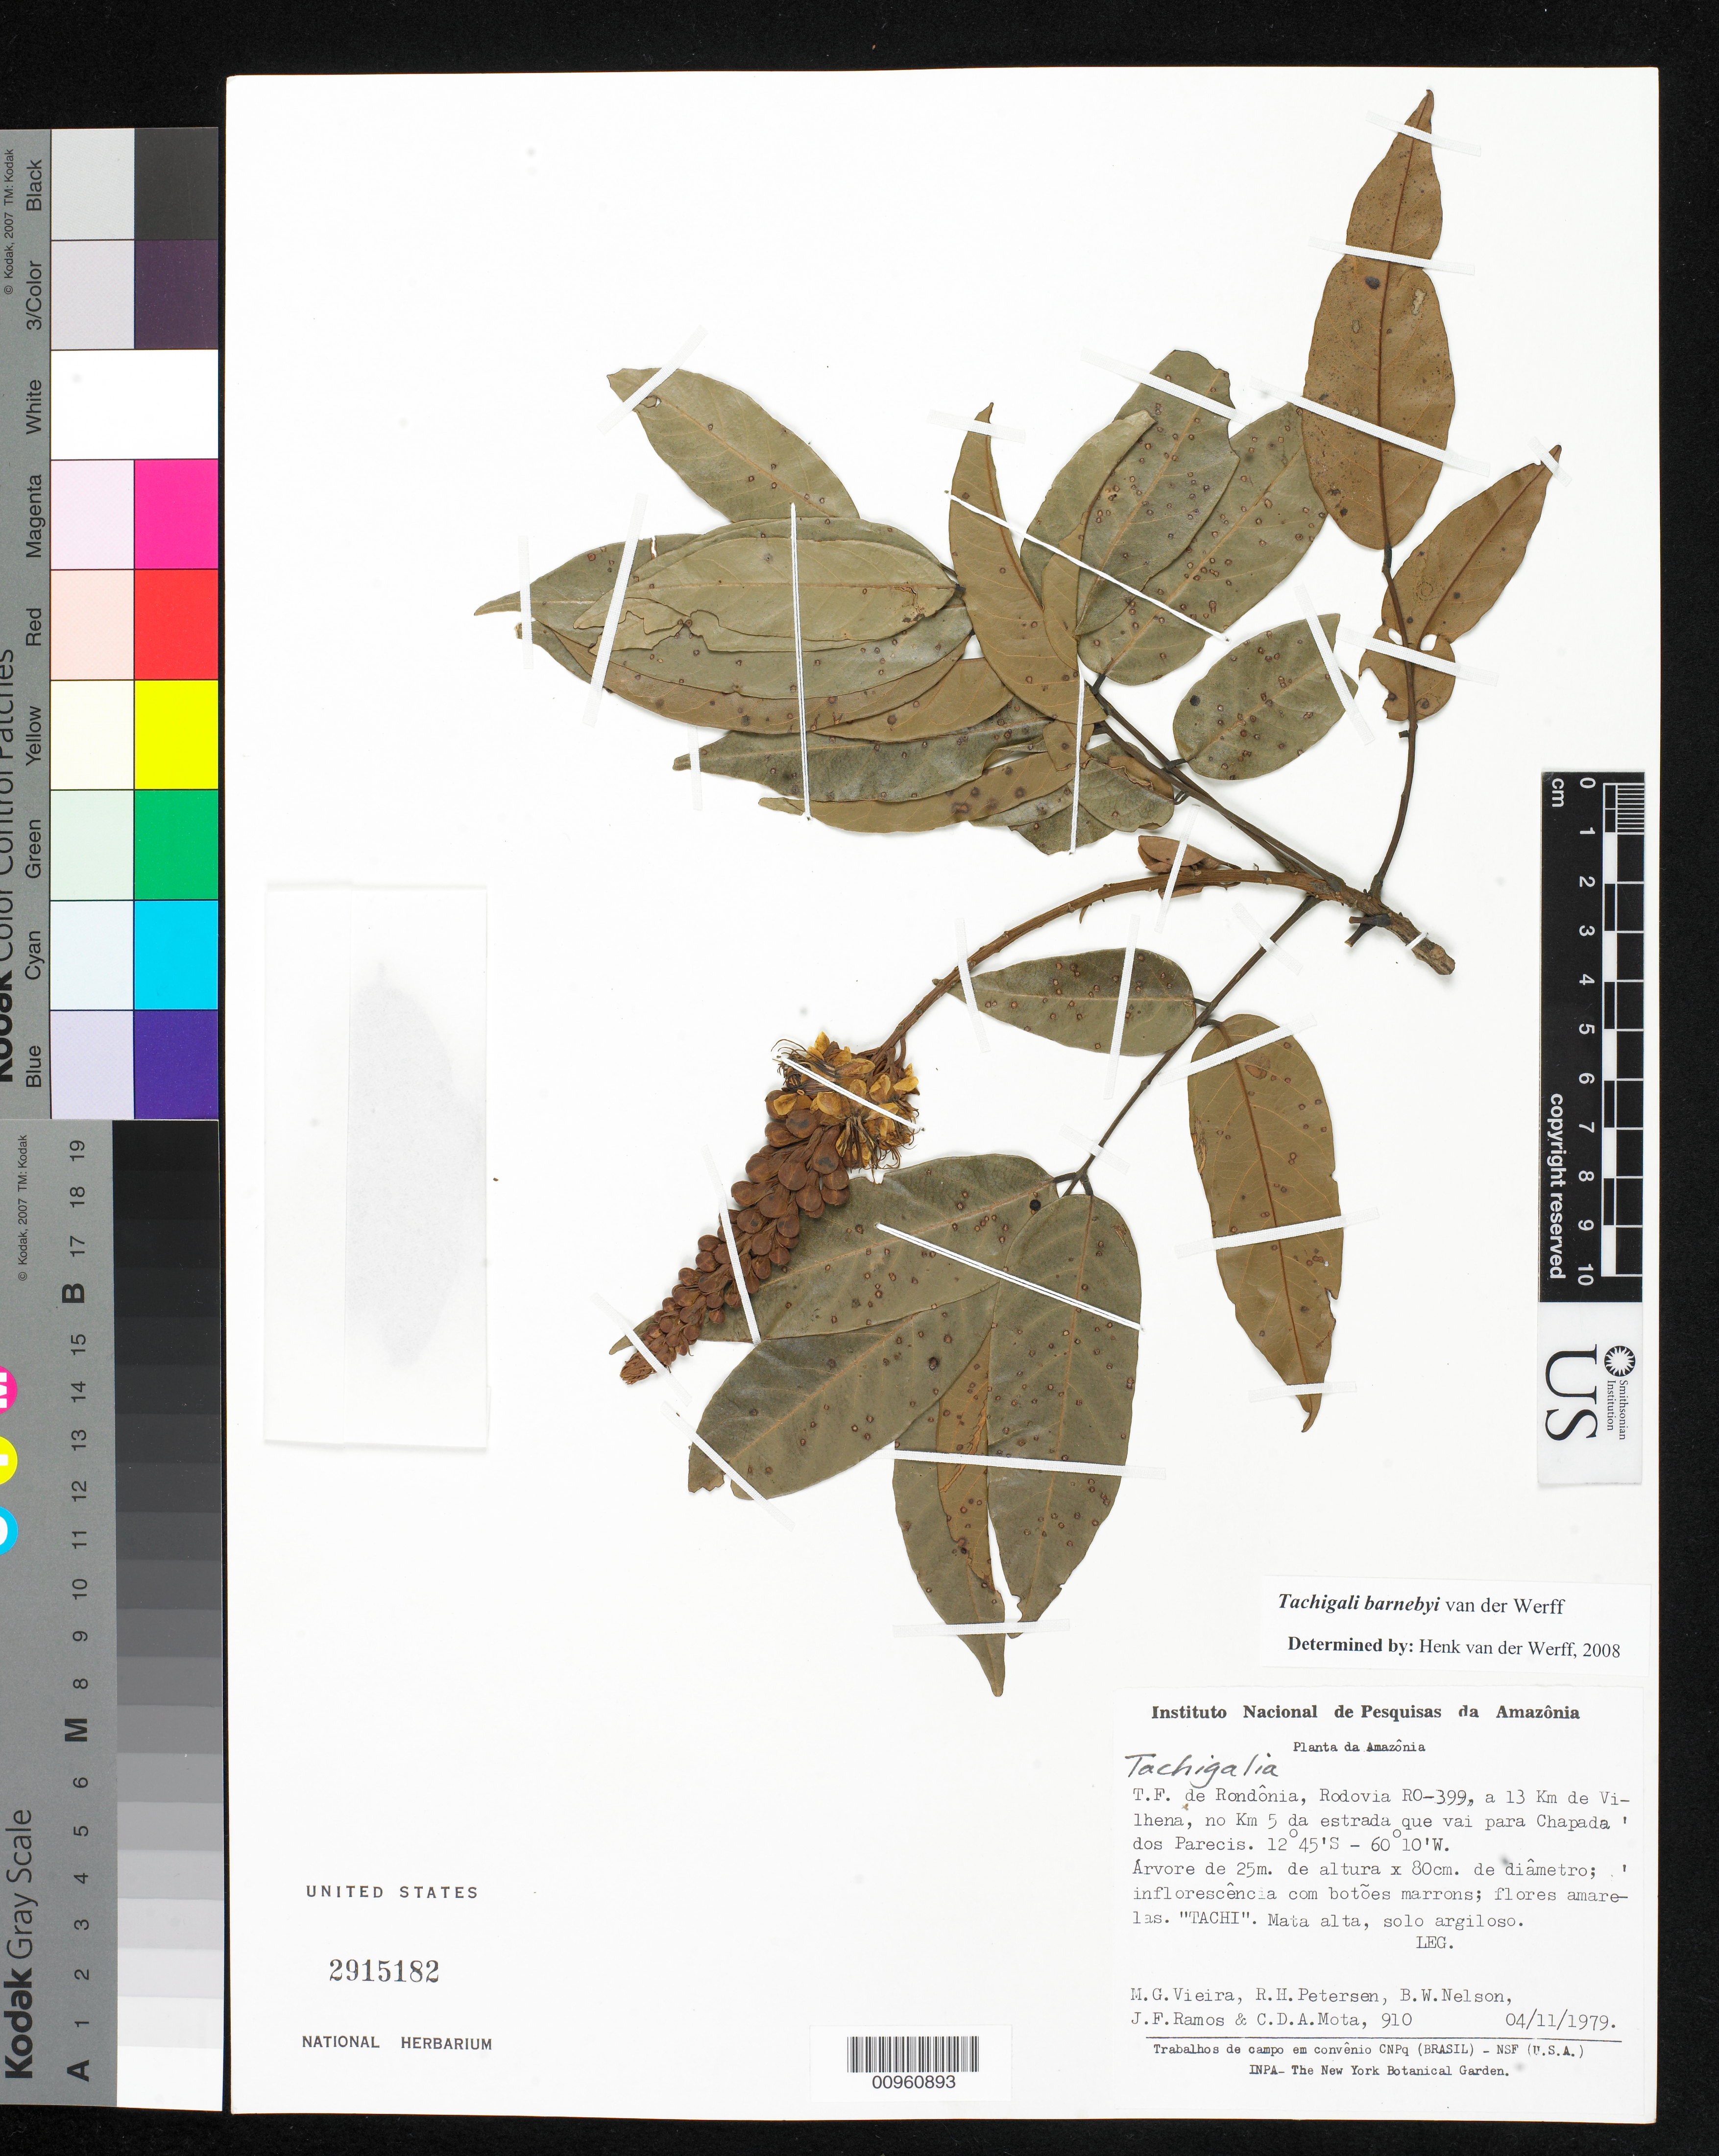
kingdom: Plantae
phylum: Tracheophyta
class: Magnoliopsida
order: Fabales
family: Fabaceae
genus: Tachigali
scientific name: Tachigali barnebyi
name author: van der Werff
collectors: M. G. Vieira, R. H. Petersen, B. W. Nelson, J. F. Ramos & C. D. A. Mota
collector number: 910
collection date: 1979-04-11 or 1979-11-04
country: Brazil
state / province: Rondônia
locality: Rodovia R0-399, a 13 km de Vilhena, no km 5 da estrada que vai para Chapada dos Parecis, T. F. de Rondonia, Planta da Amazonia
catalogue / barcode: US 2915182